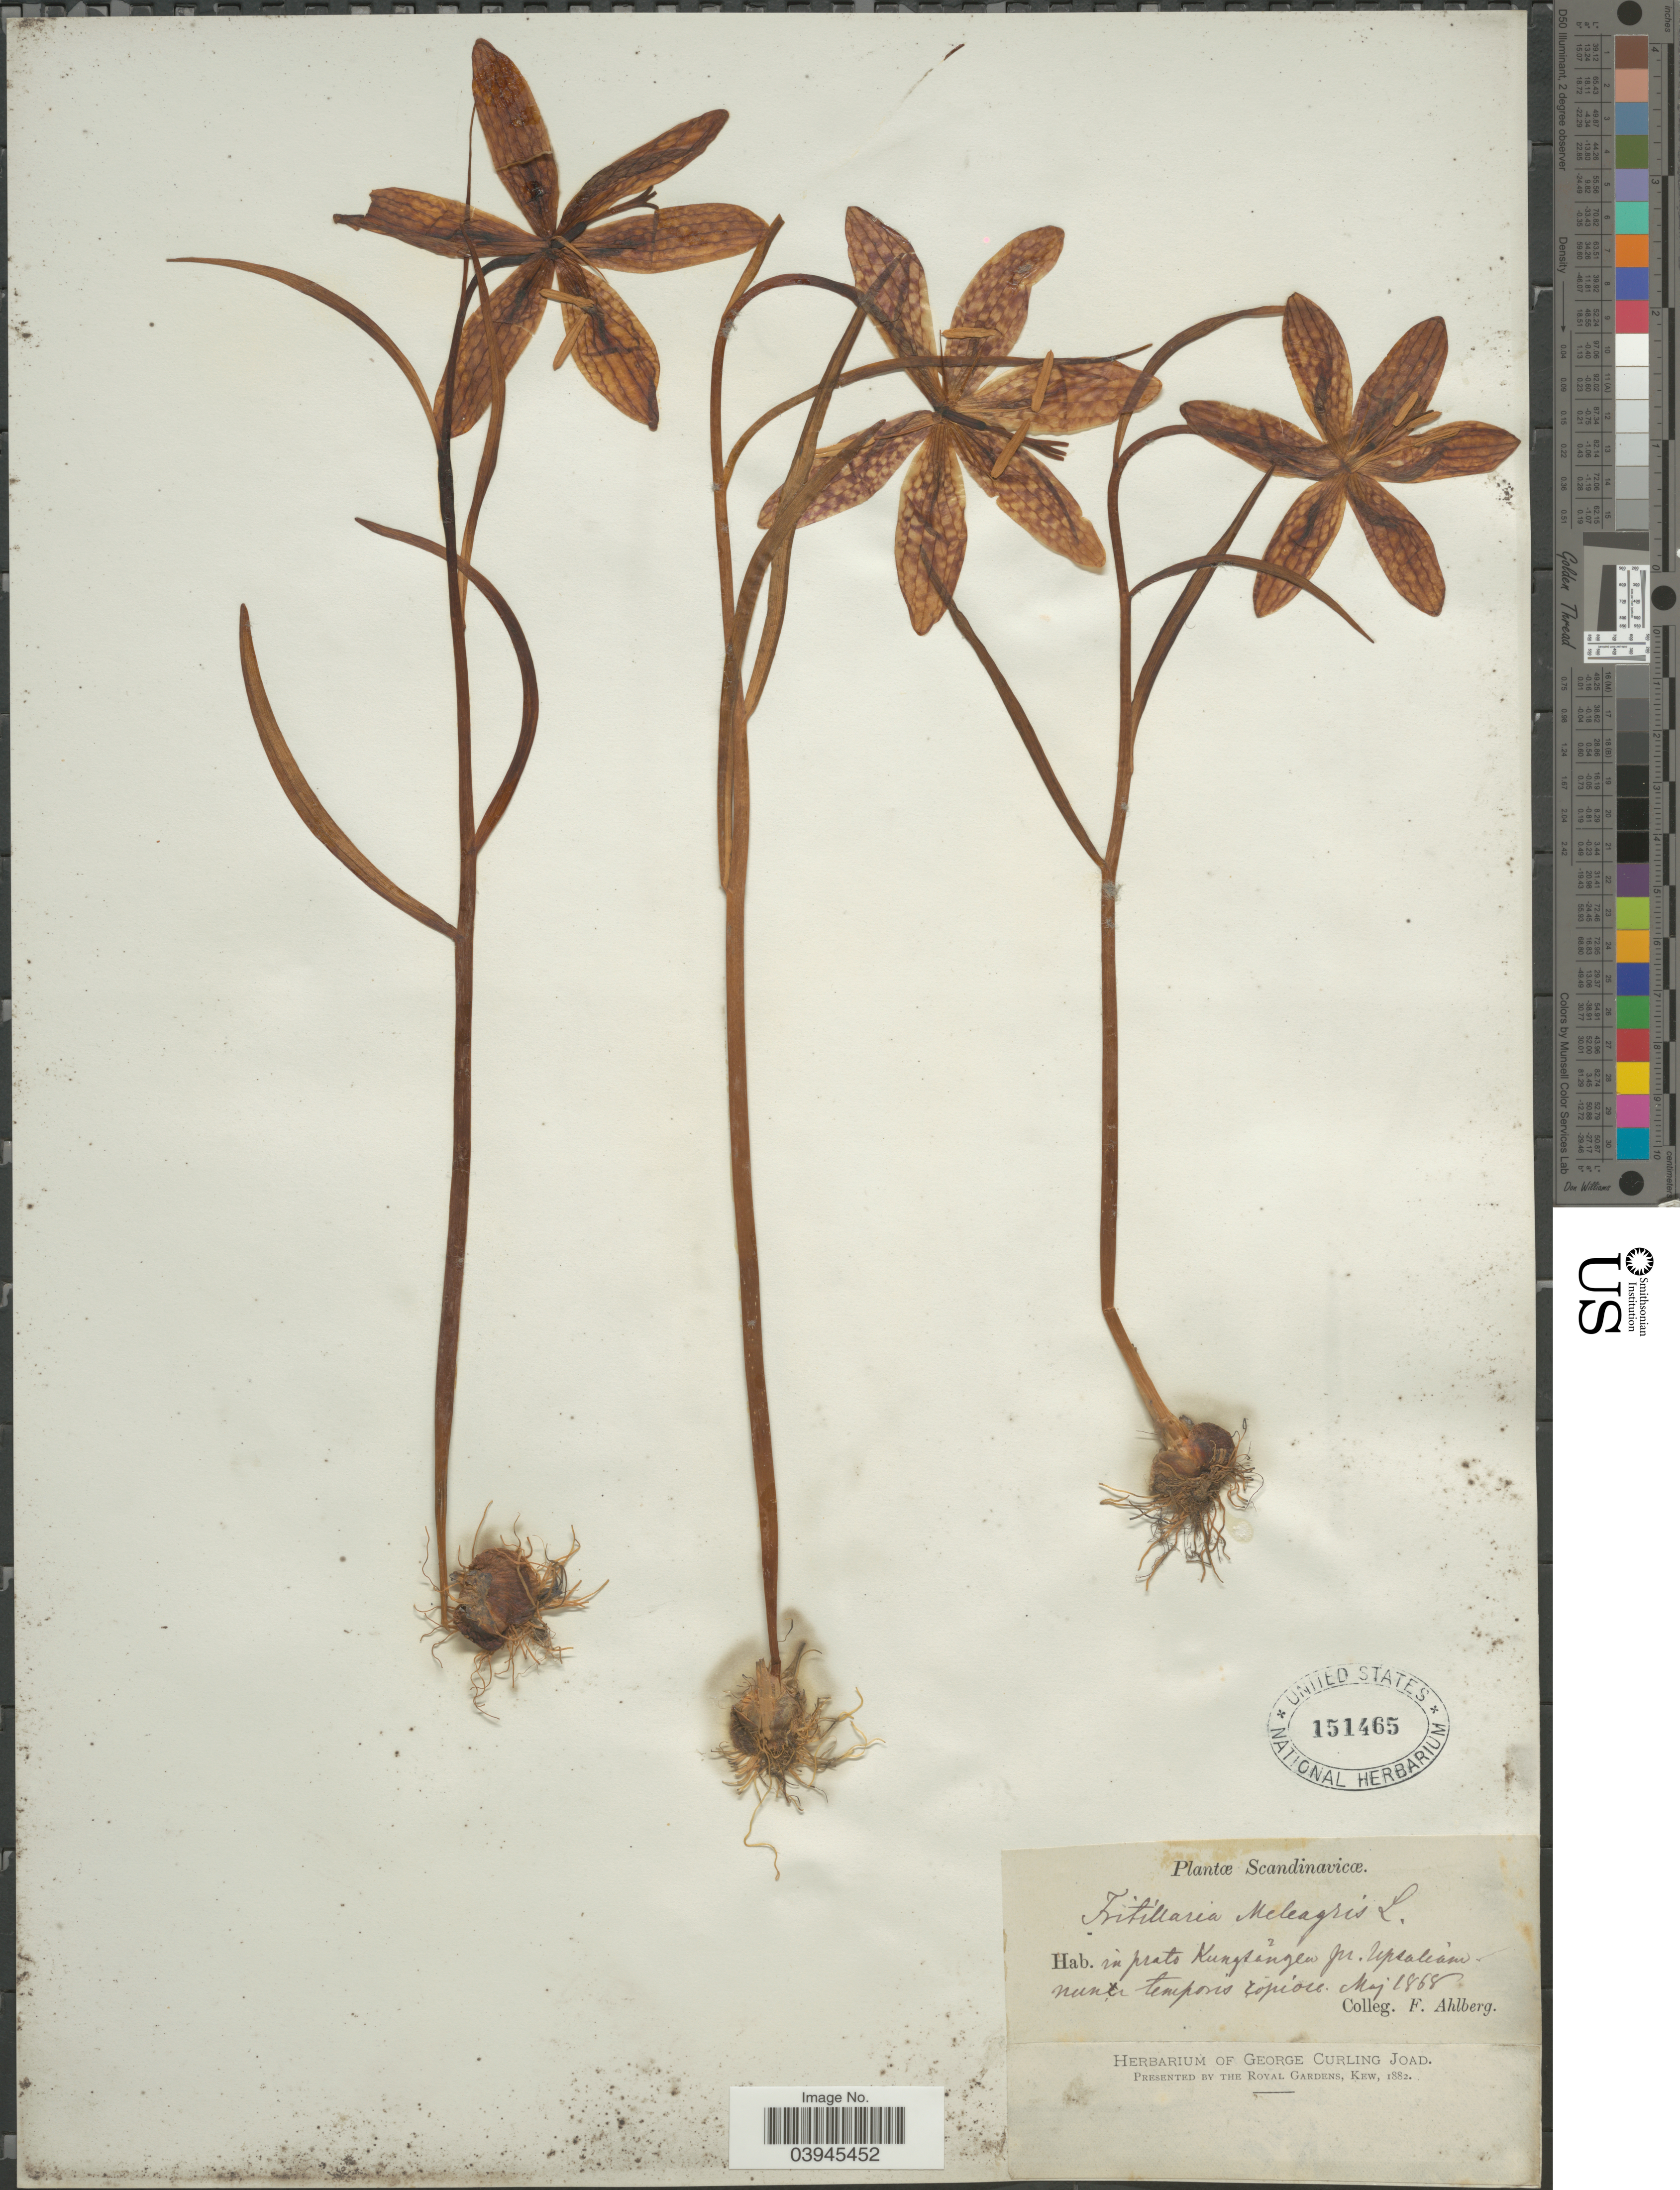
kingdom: Plantae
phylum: Tracheophyta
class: Liliopsida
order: Liliales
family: Liliaceae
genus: Fritillaria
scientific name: Fritillaria meleagris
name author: Lindl.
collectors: F. Ahlberg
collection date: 1868-05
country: Sweden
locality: Scandinavicae. In prato Kungsängen pr. Upsalium.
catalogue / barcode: US 151465